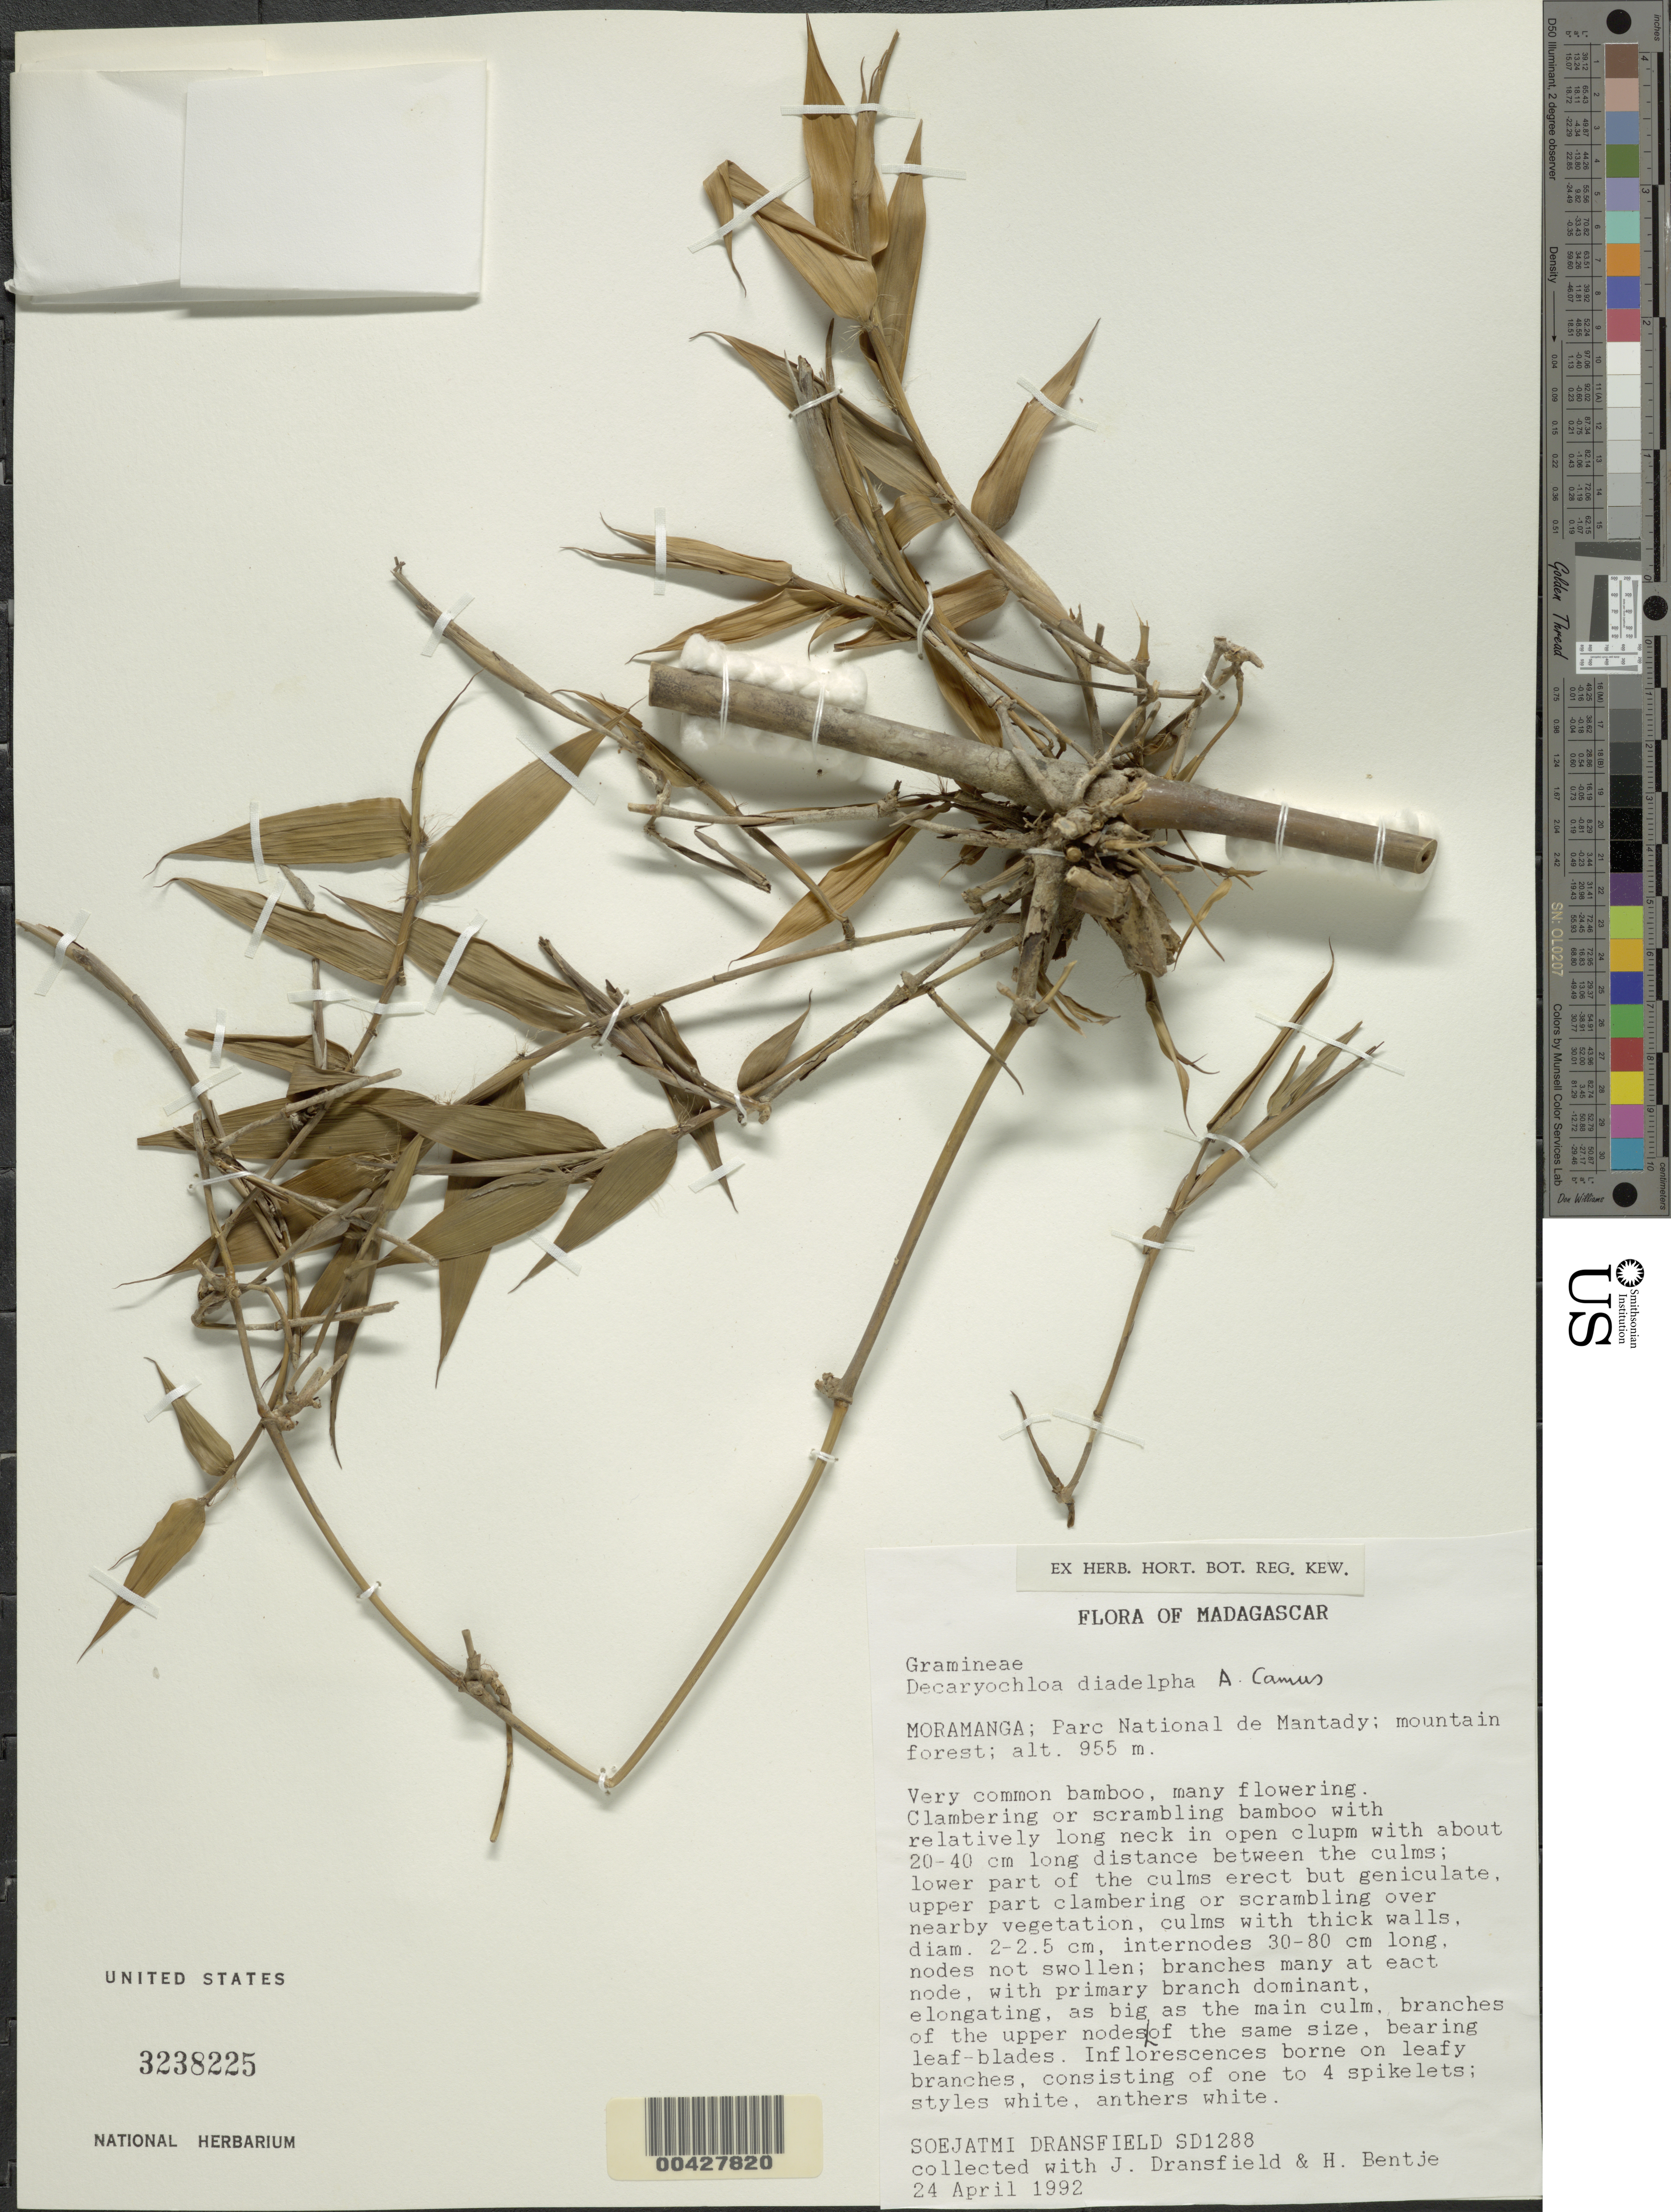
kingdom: Plantae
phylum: Tracheophyta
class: Liliopsida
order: Poales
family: Poaceae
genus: Decaryochloa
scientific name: Decaryochloa diadelpha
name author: A. Camus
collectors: S. Dransfield, J. Dransfield & H. J. Beentje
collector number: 1288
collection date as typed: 24 Apr 1992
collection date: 1992-04-24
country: Madagascar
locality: Moramanga, mantady national park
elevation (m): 955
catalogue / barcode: US 3238225